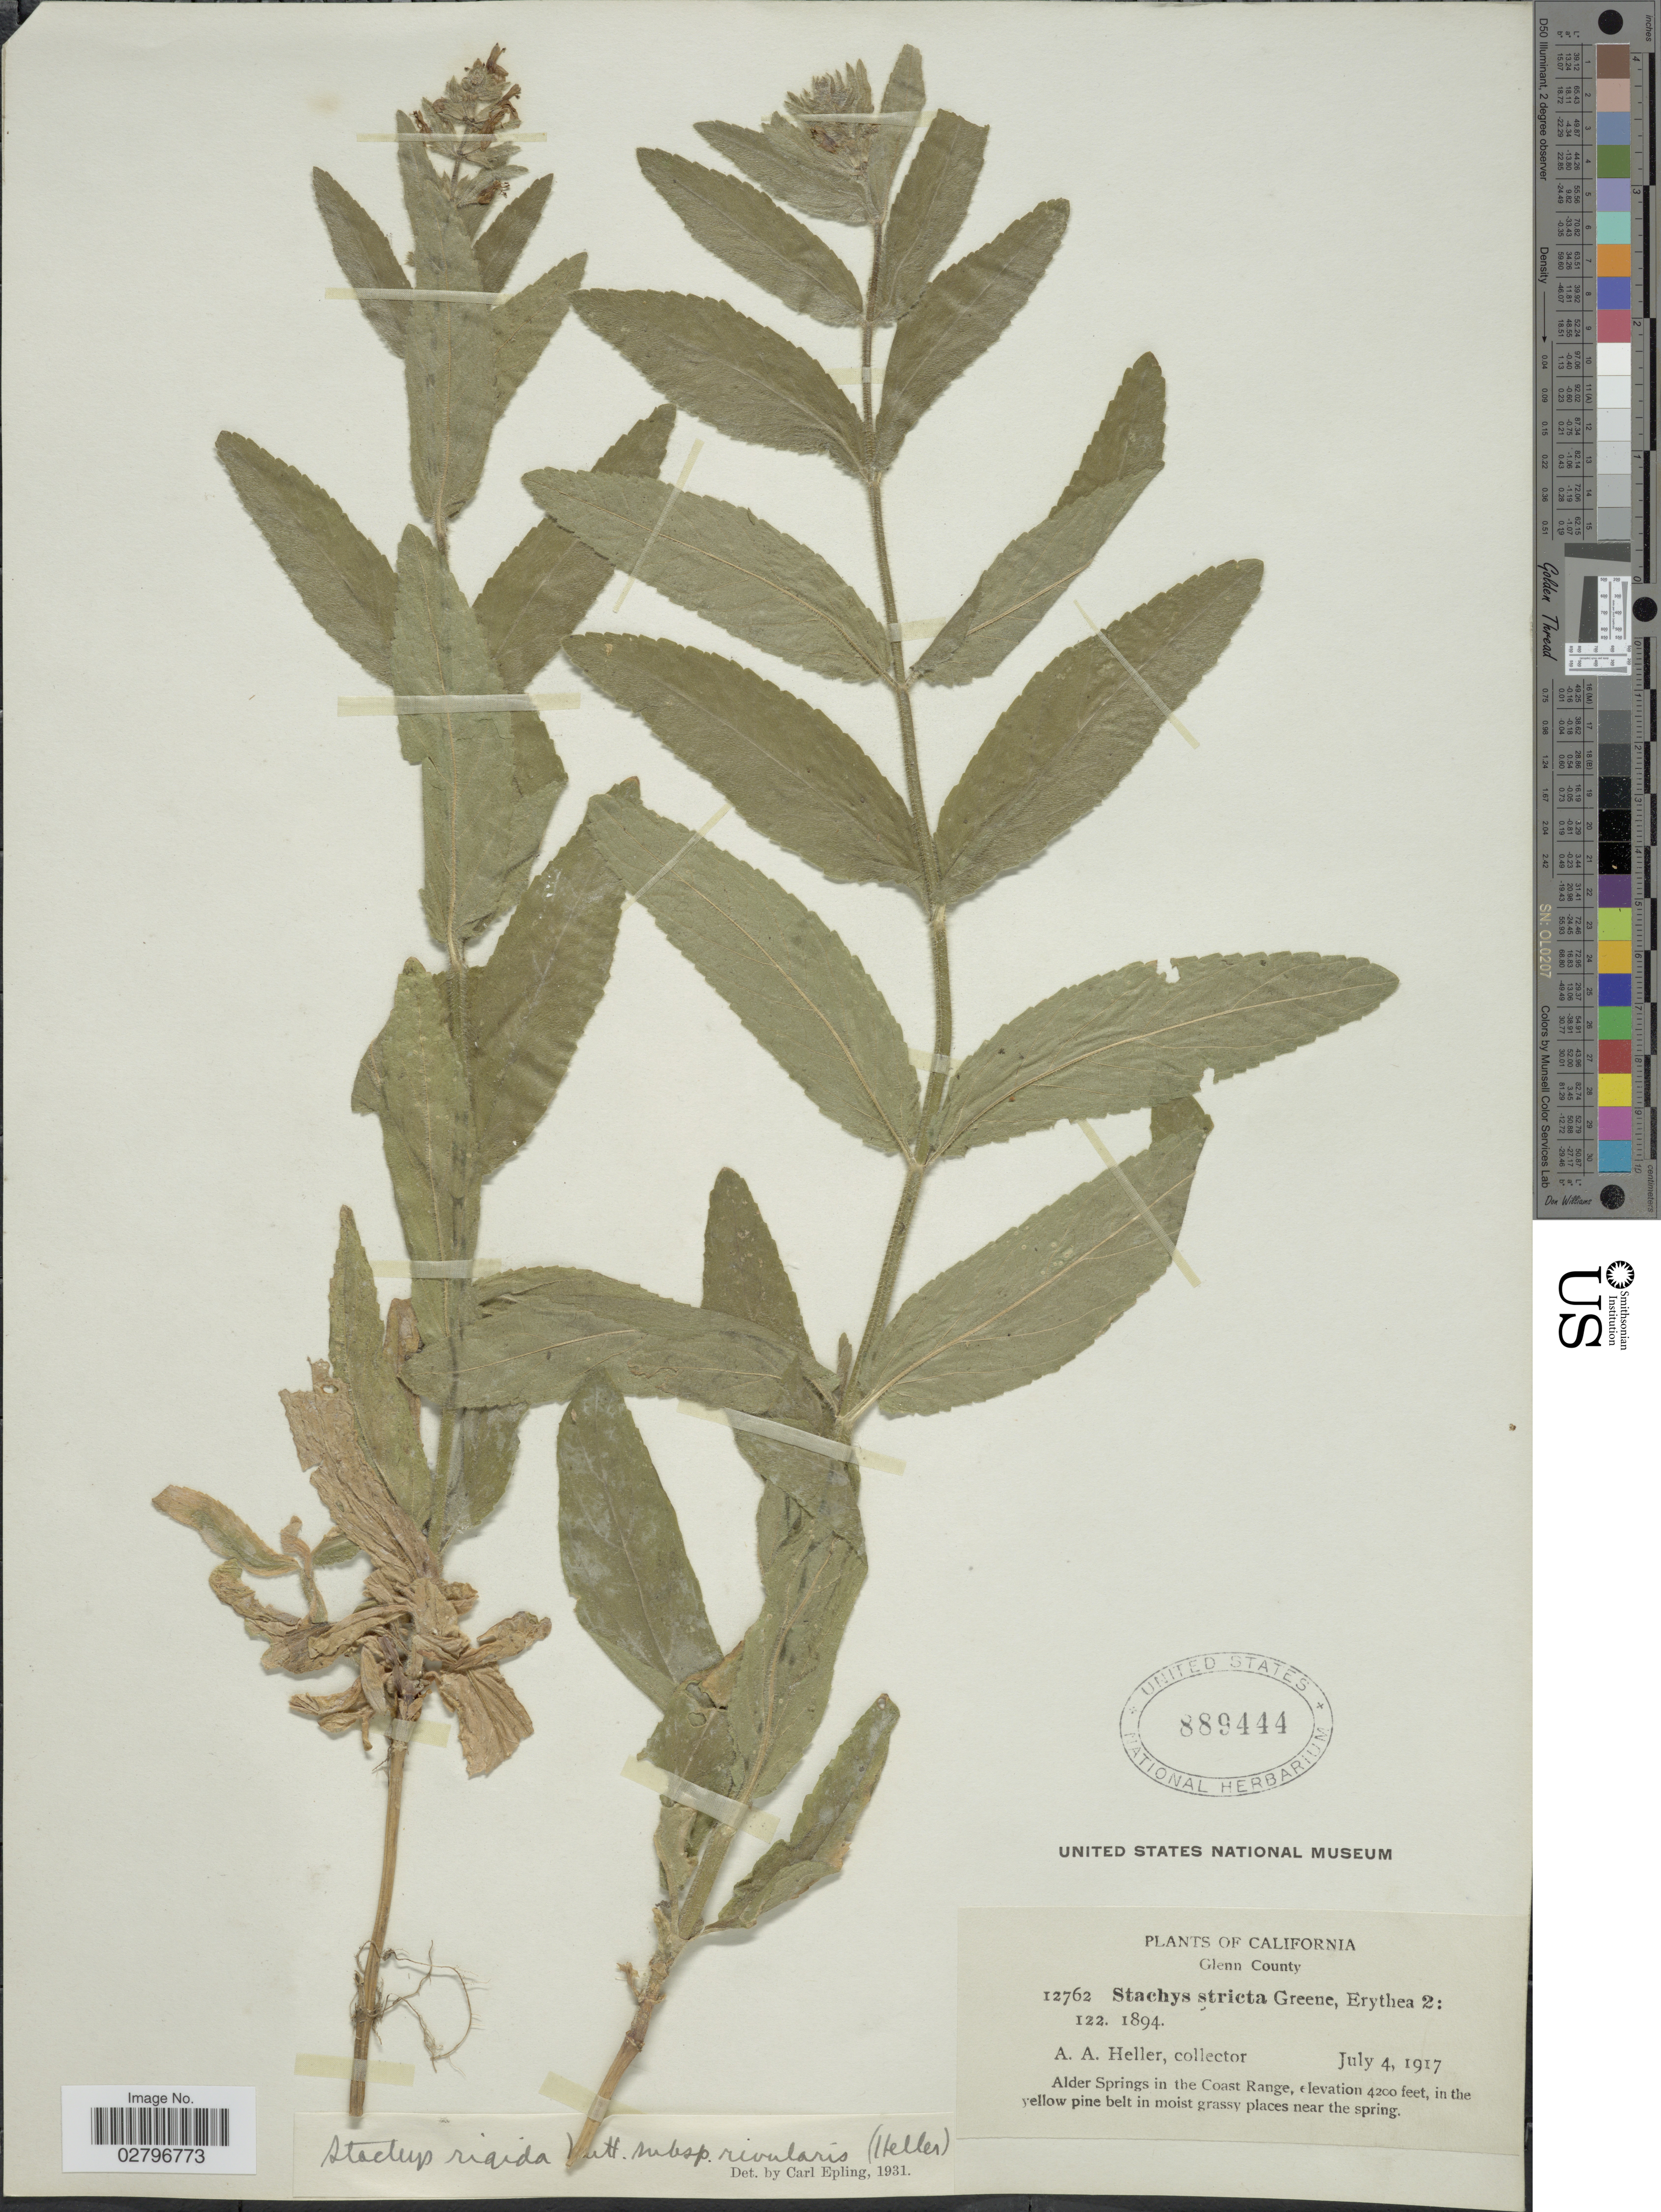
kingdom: Plantae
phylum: Tracheophyta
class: Magnoliopsida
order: Lamiales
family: Lamiaceae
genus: Stachys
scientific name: Stachys rigida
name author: Nutt. ex Benth.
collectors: A. A. Heller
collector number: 12762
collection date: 1917-07-04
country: United States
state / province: California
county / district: Glenn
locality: Glenn County, Alder Springs in the Coast Range.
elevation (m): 1280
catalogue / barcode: US 889444